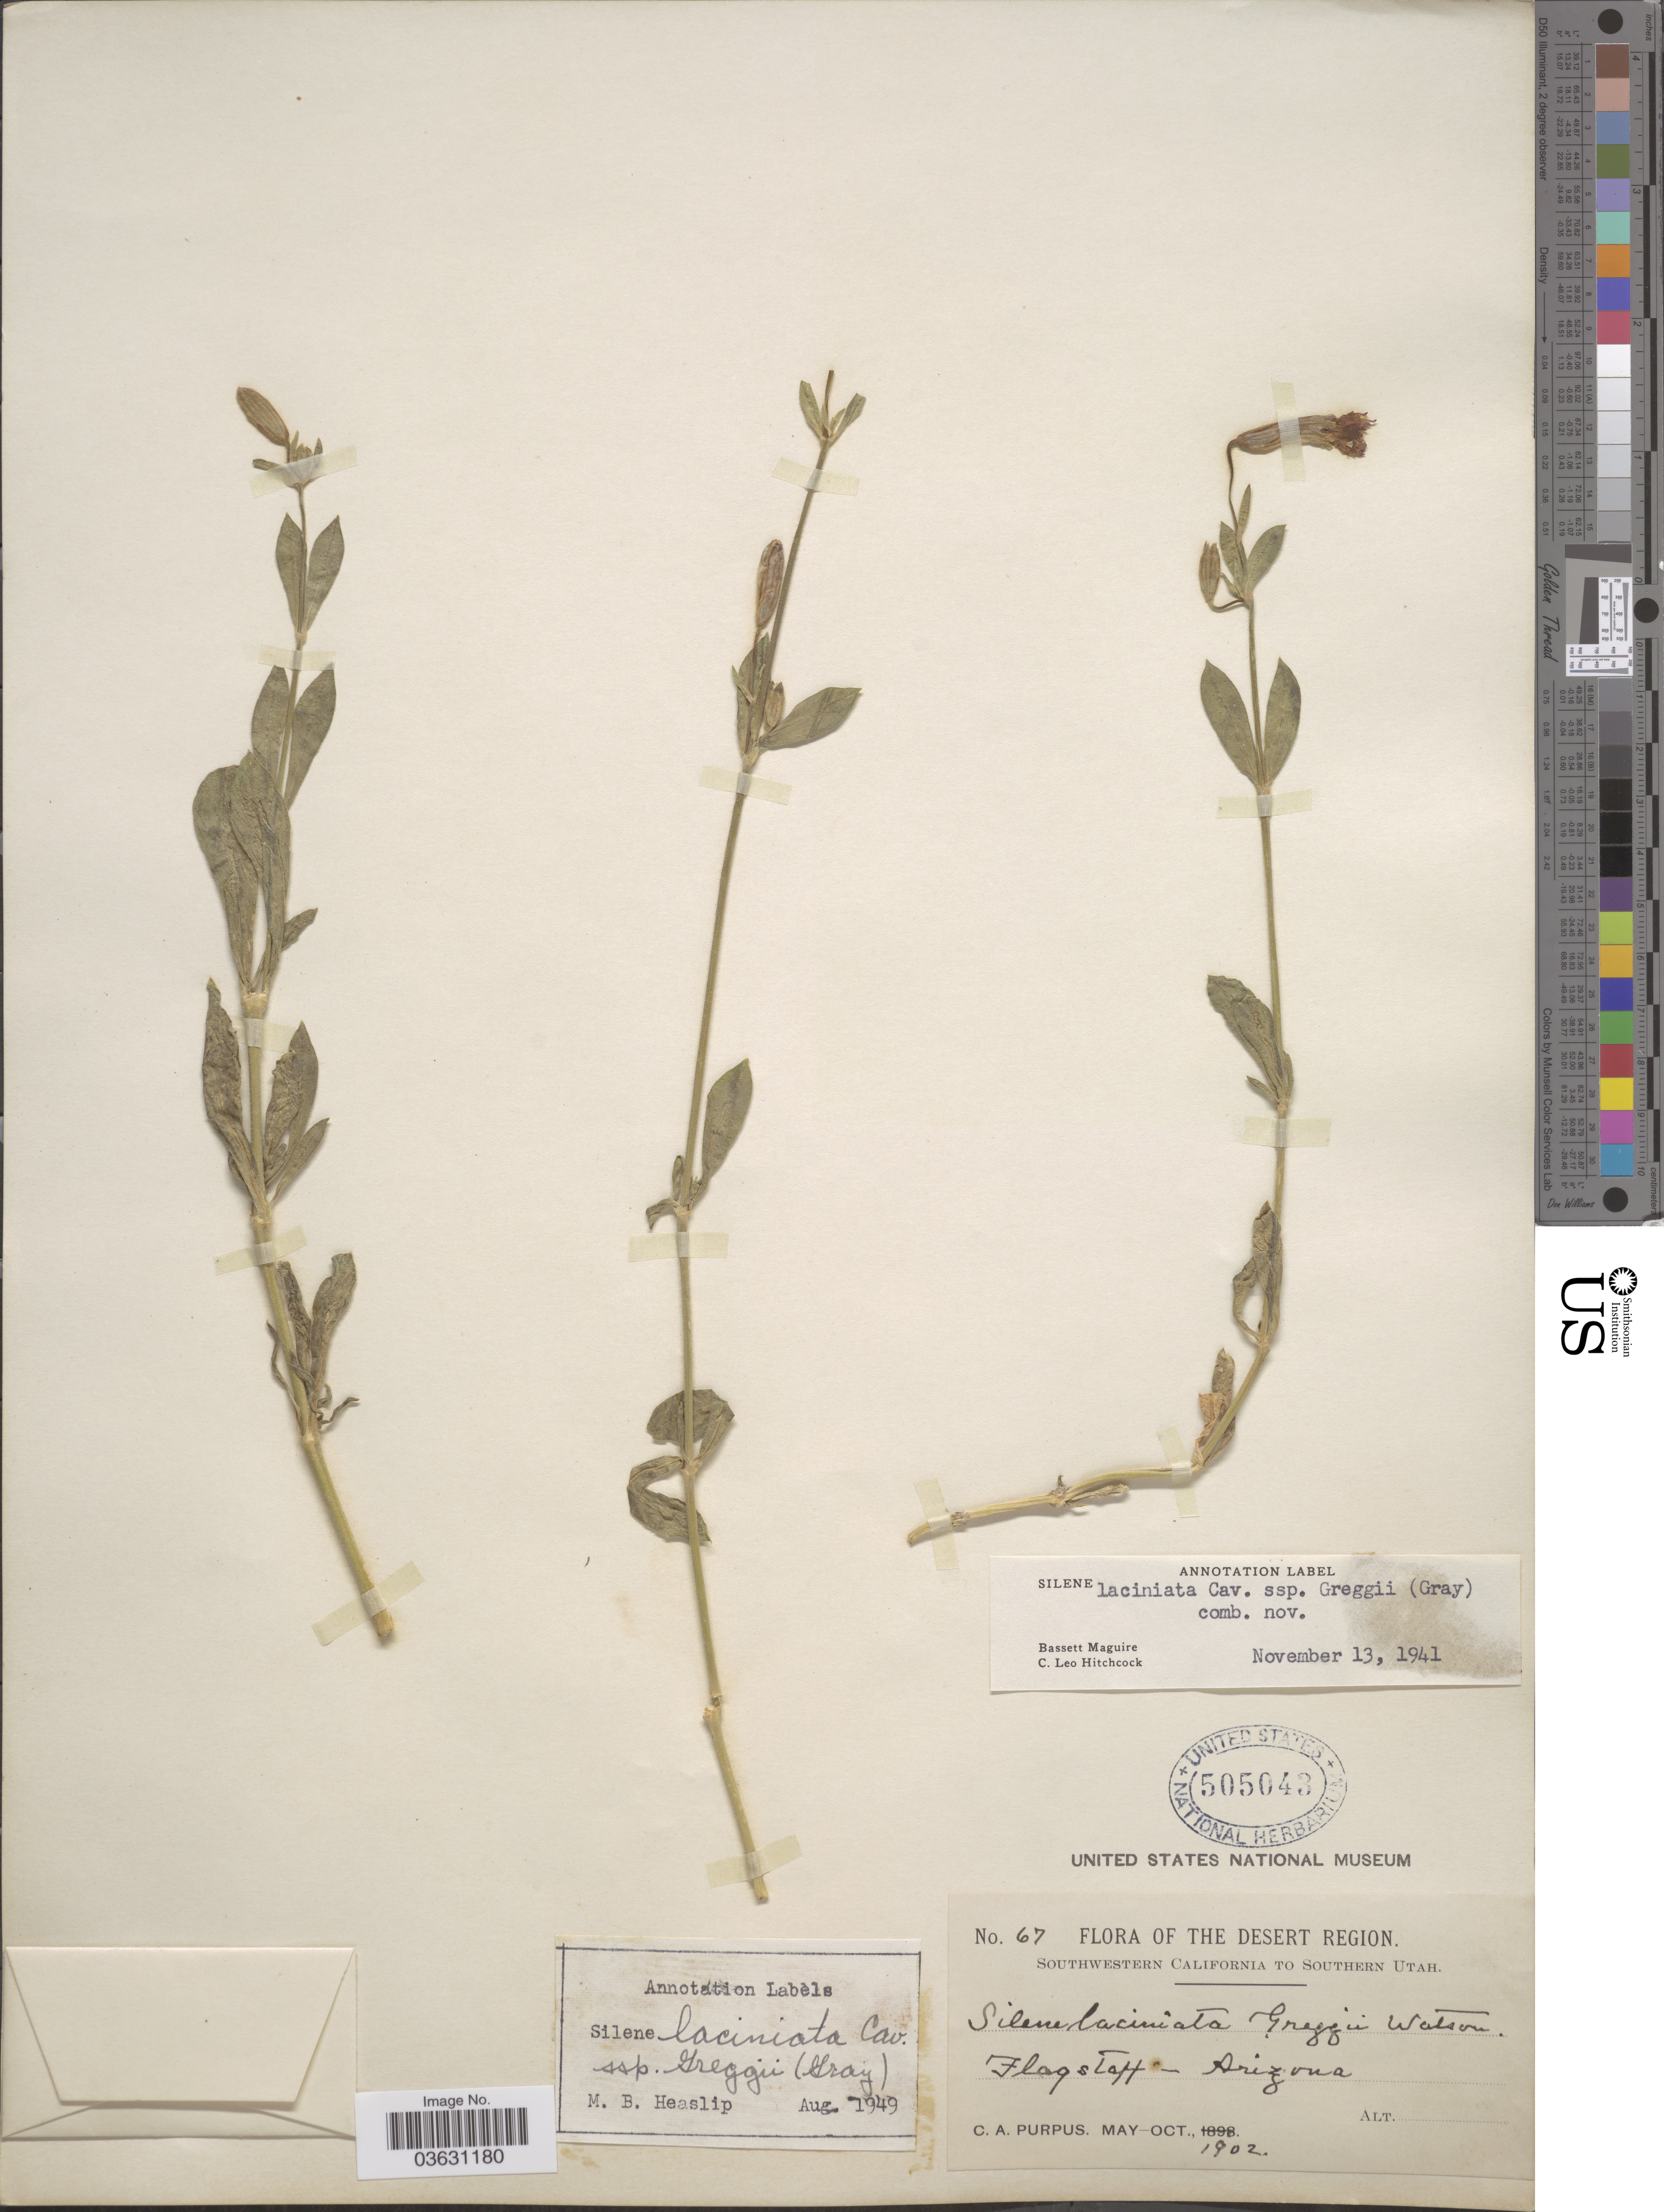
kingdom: Plantae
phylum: Tracheophyta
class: Magnoliopsida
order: Caryophyllales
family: Caryophyllaceae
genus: Silene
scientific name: Silene laciniata subsp. greggii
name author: (A. Gray) C.L. Hitchc. & Maguire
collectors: C. A. Purpus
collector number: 67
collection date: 1902-05/1902-10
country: United States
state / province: Arizona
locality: The Desert Region. Flagstaff.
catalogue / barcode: US 505043